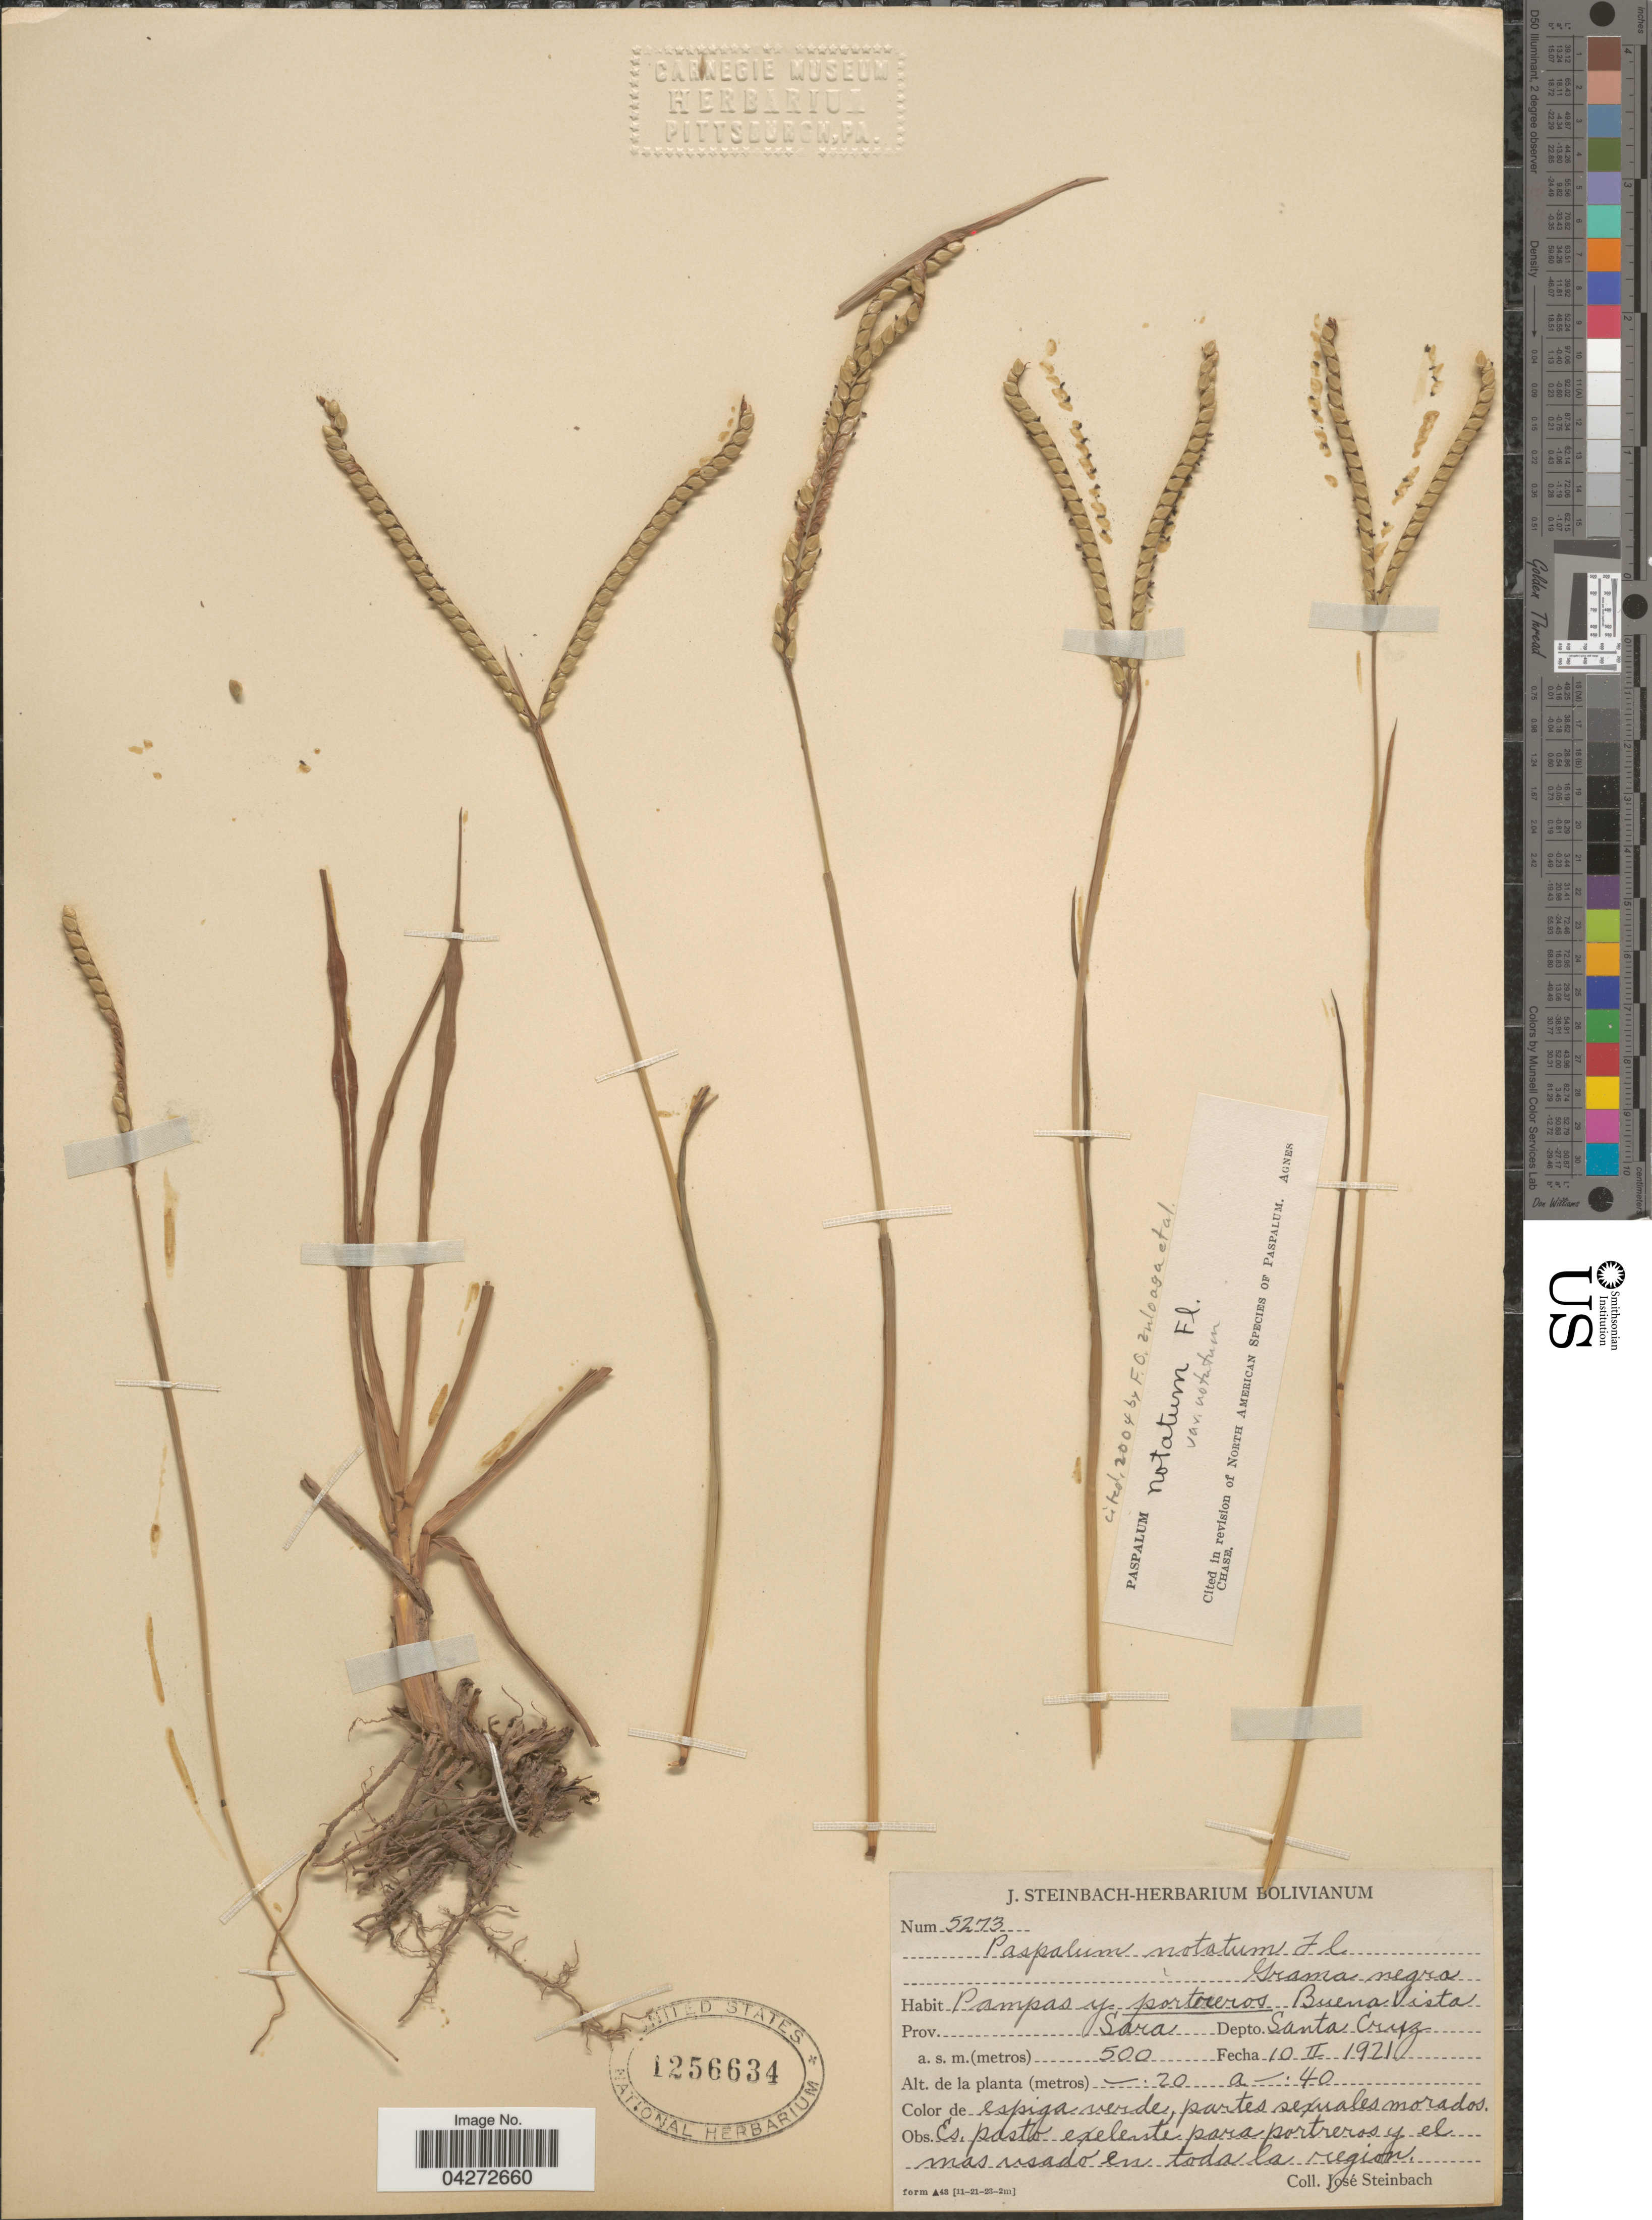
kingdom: Plantae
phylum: Tracheophyta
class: Liliopsida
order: Poales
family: Poaceae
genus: Paspalum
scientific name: Paspalum notatum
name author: Flüggé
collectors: J. Steinbach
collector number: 5273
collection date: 1921-02-10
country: Bolivia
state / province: Santa Cruz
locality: Prov. Sara. Depto. Santa Cruz.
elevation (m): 500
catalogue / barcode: US 1256634